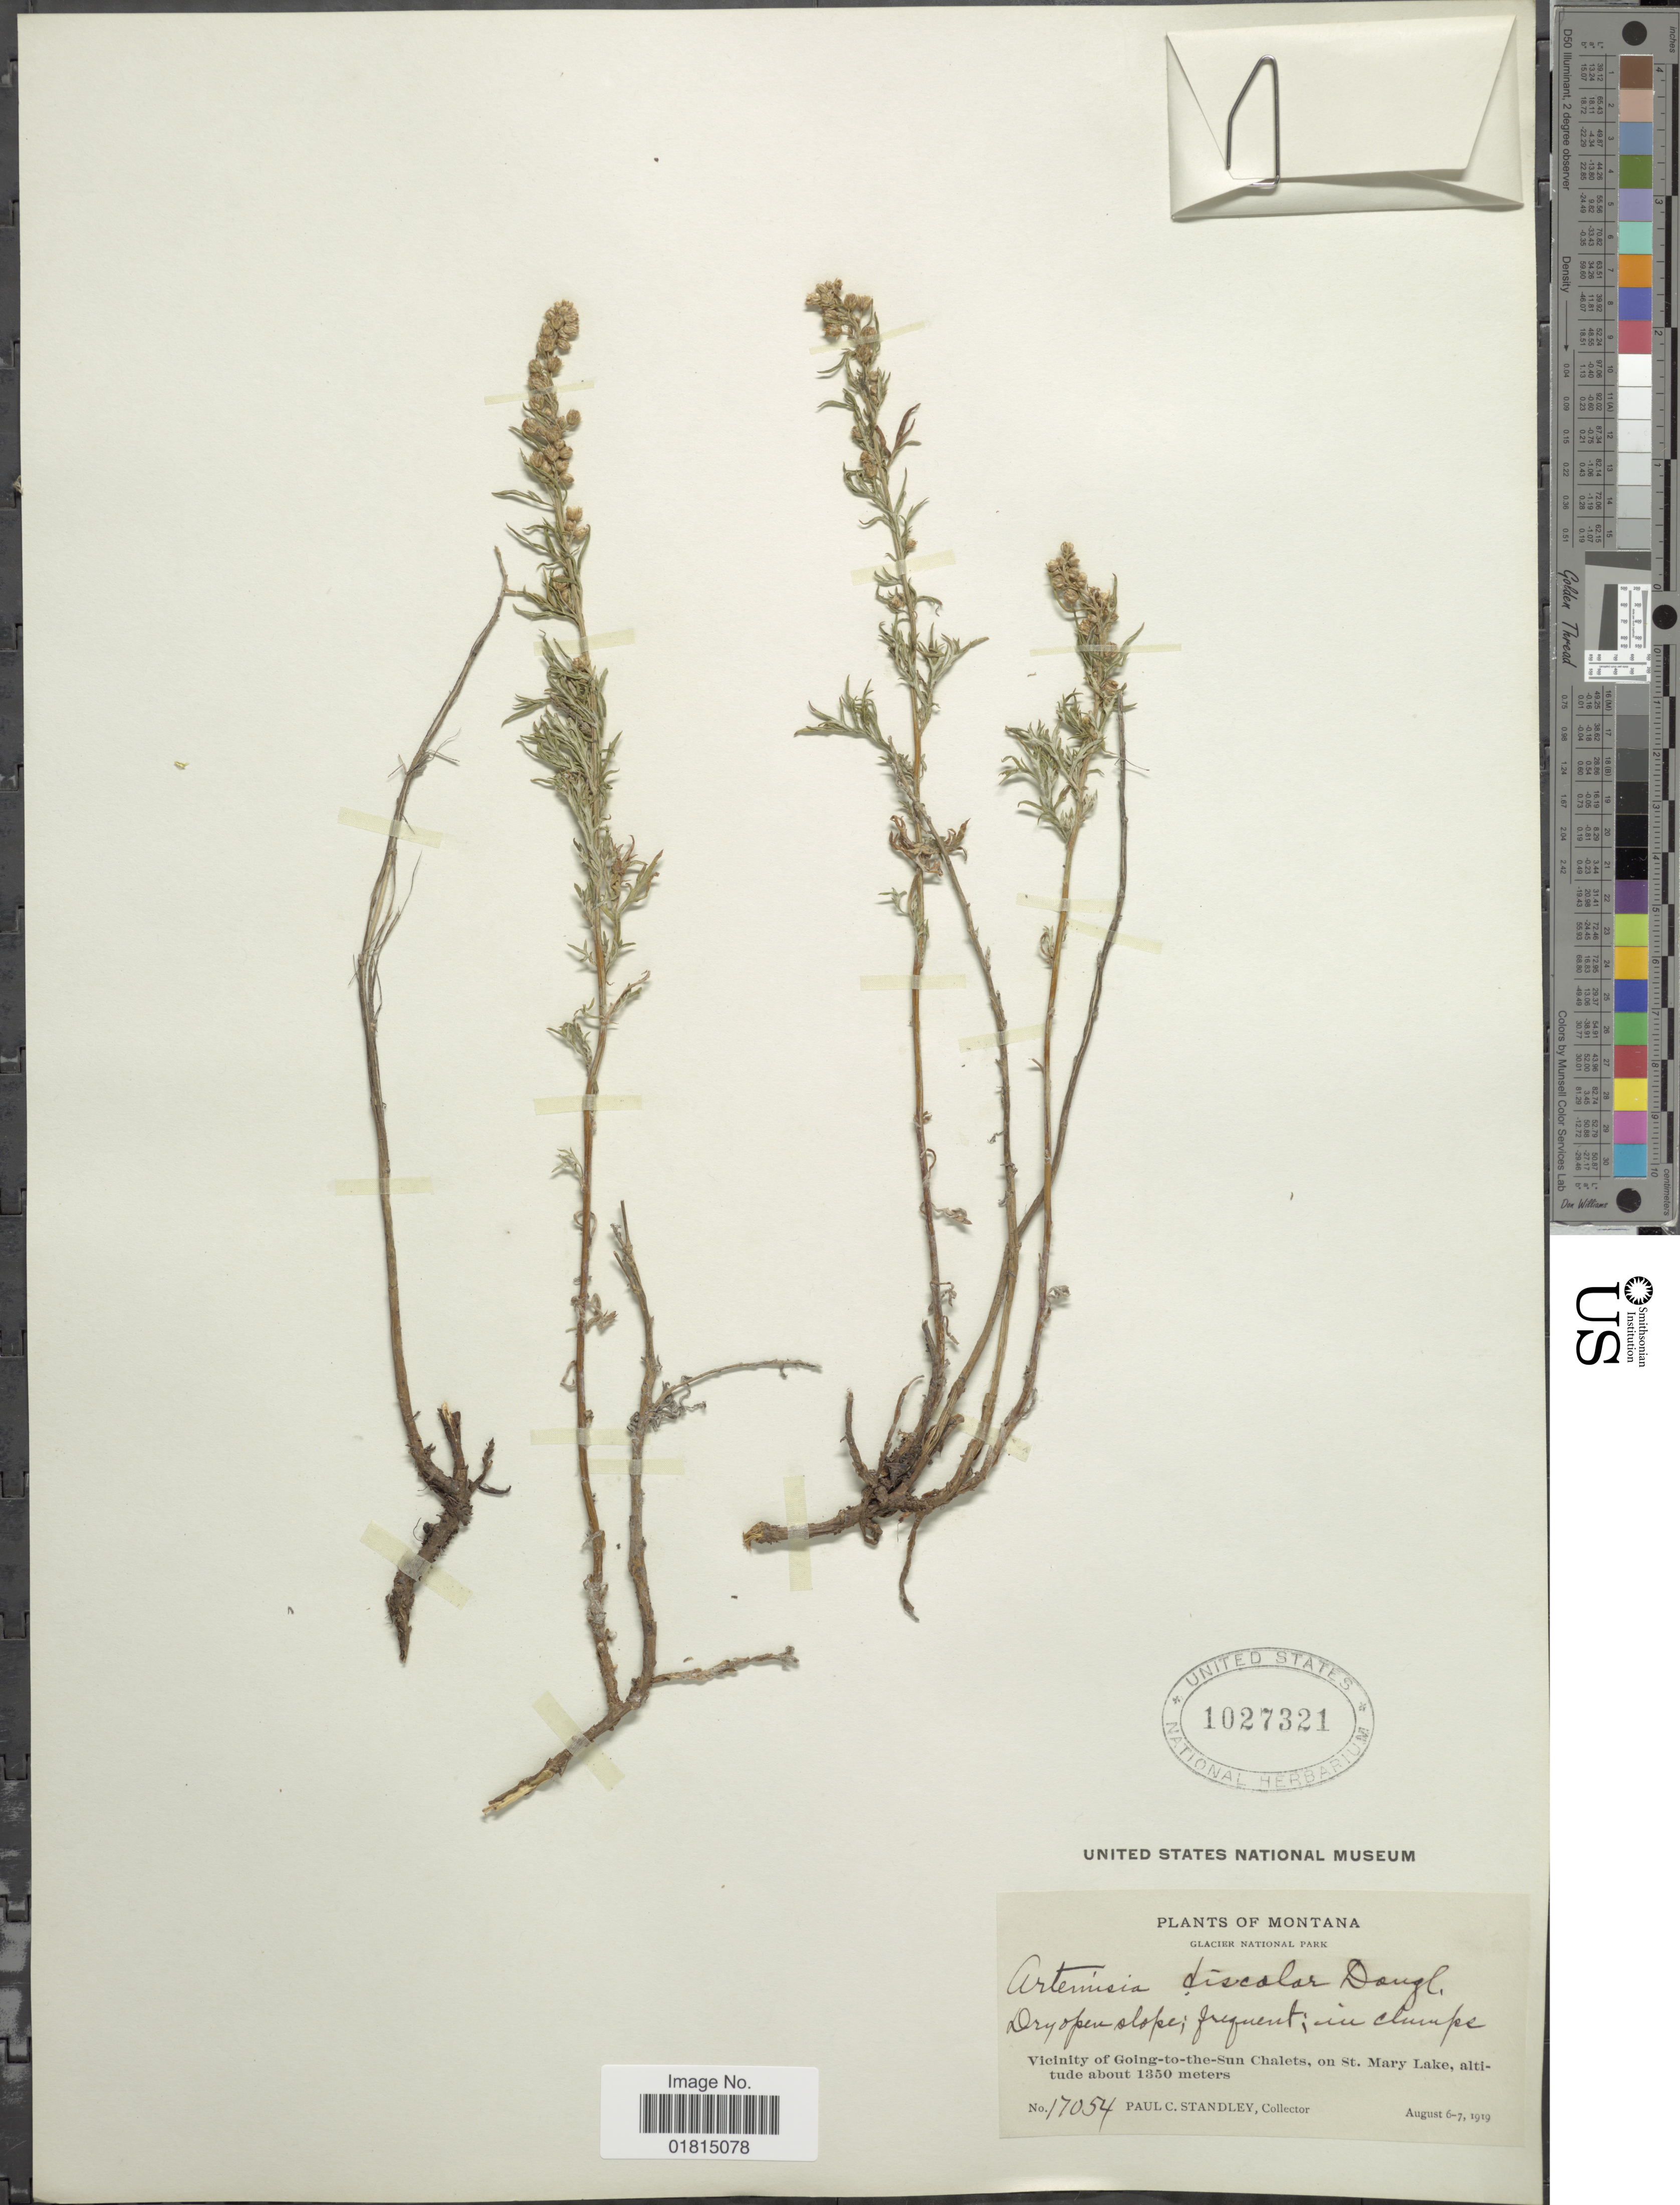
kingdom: Plantae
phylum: Tracheophyta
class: Magnoliopsida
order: Asterales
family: Asteraceae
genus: Artemisia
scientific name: Artemisia discolor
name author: Douglas ex DC.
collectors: P. C. Standley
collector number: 17054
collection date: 1919-08-06/1919-08-07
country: United States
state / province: Montana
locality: Glacier National Park. Dry open slope; frequent, in clumps. Vicinity of Going-to-the-Sun Chalets, on St. Mary Lake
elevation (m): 1350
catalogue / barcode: US 1027321